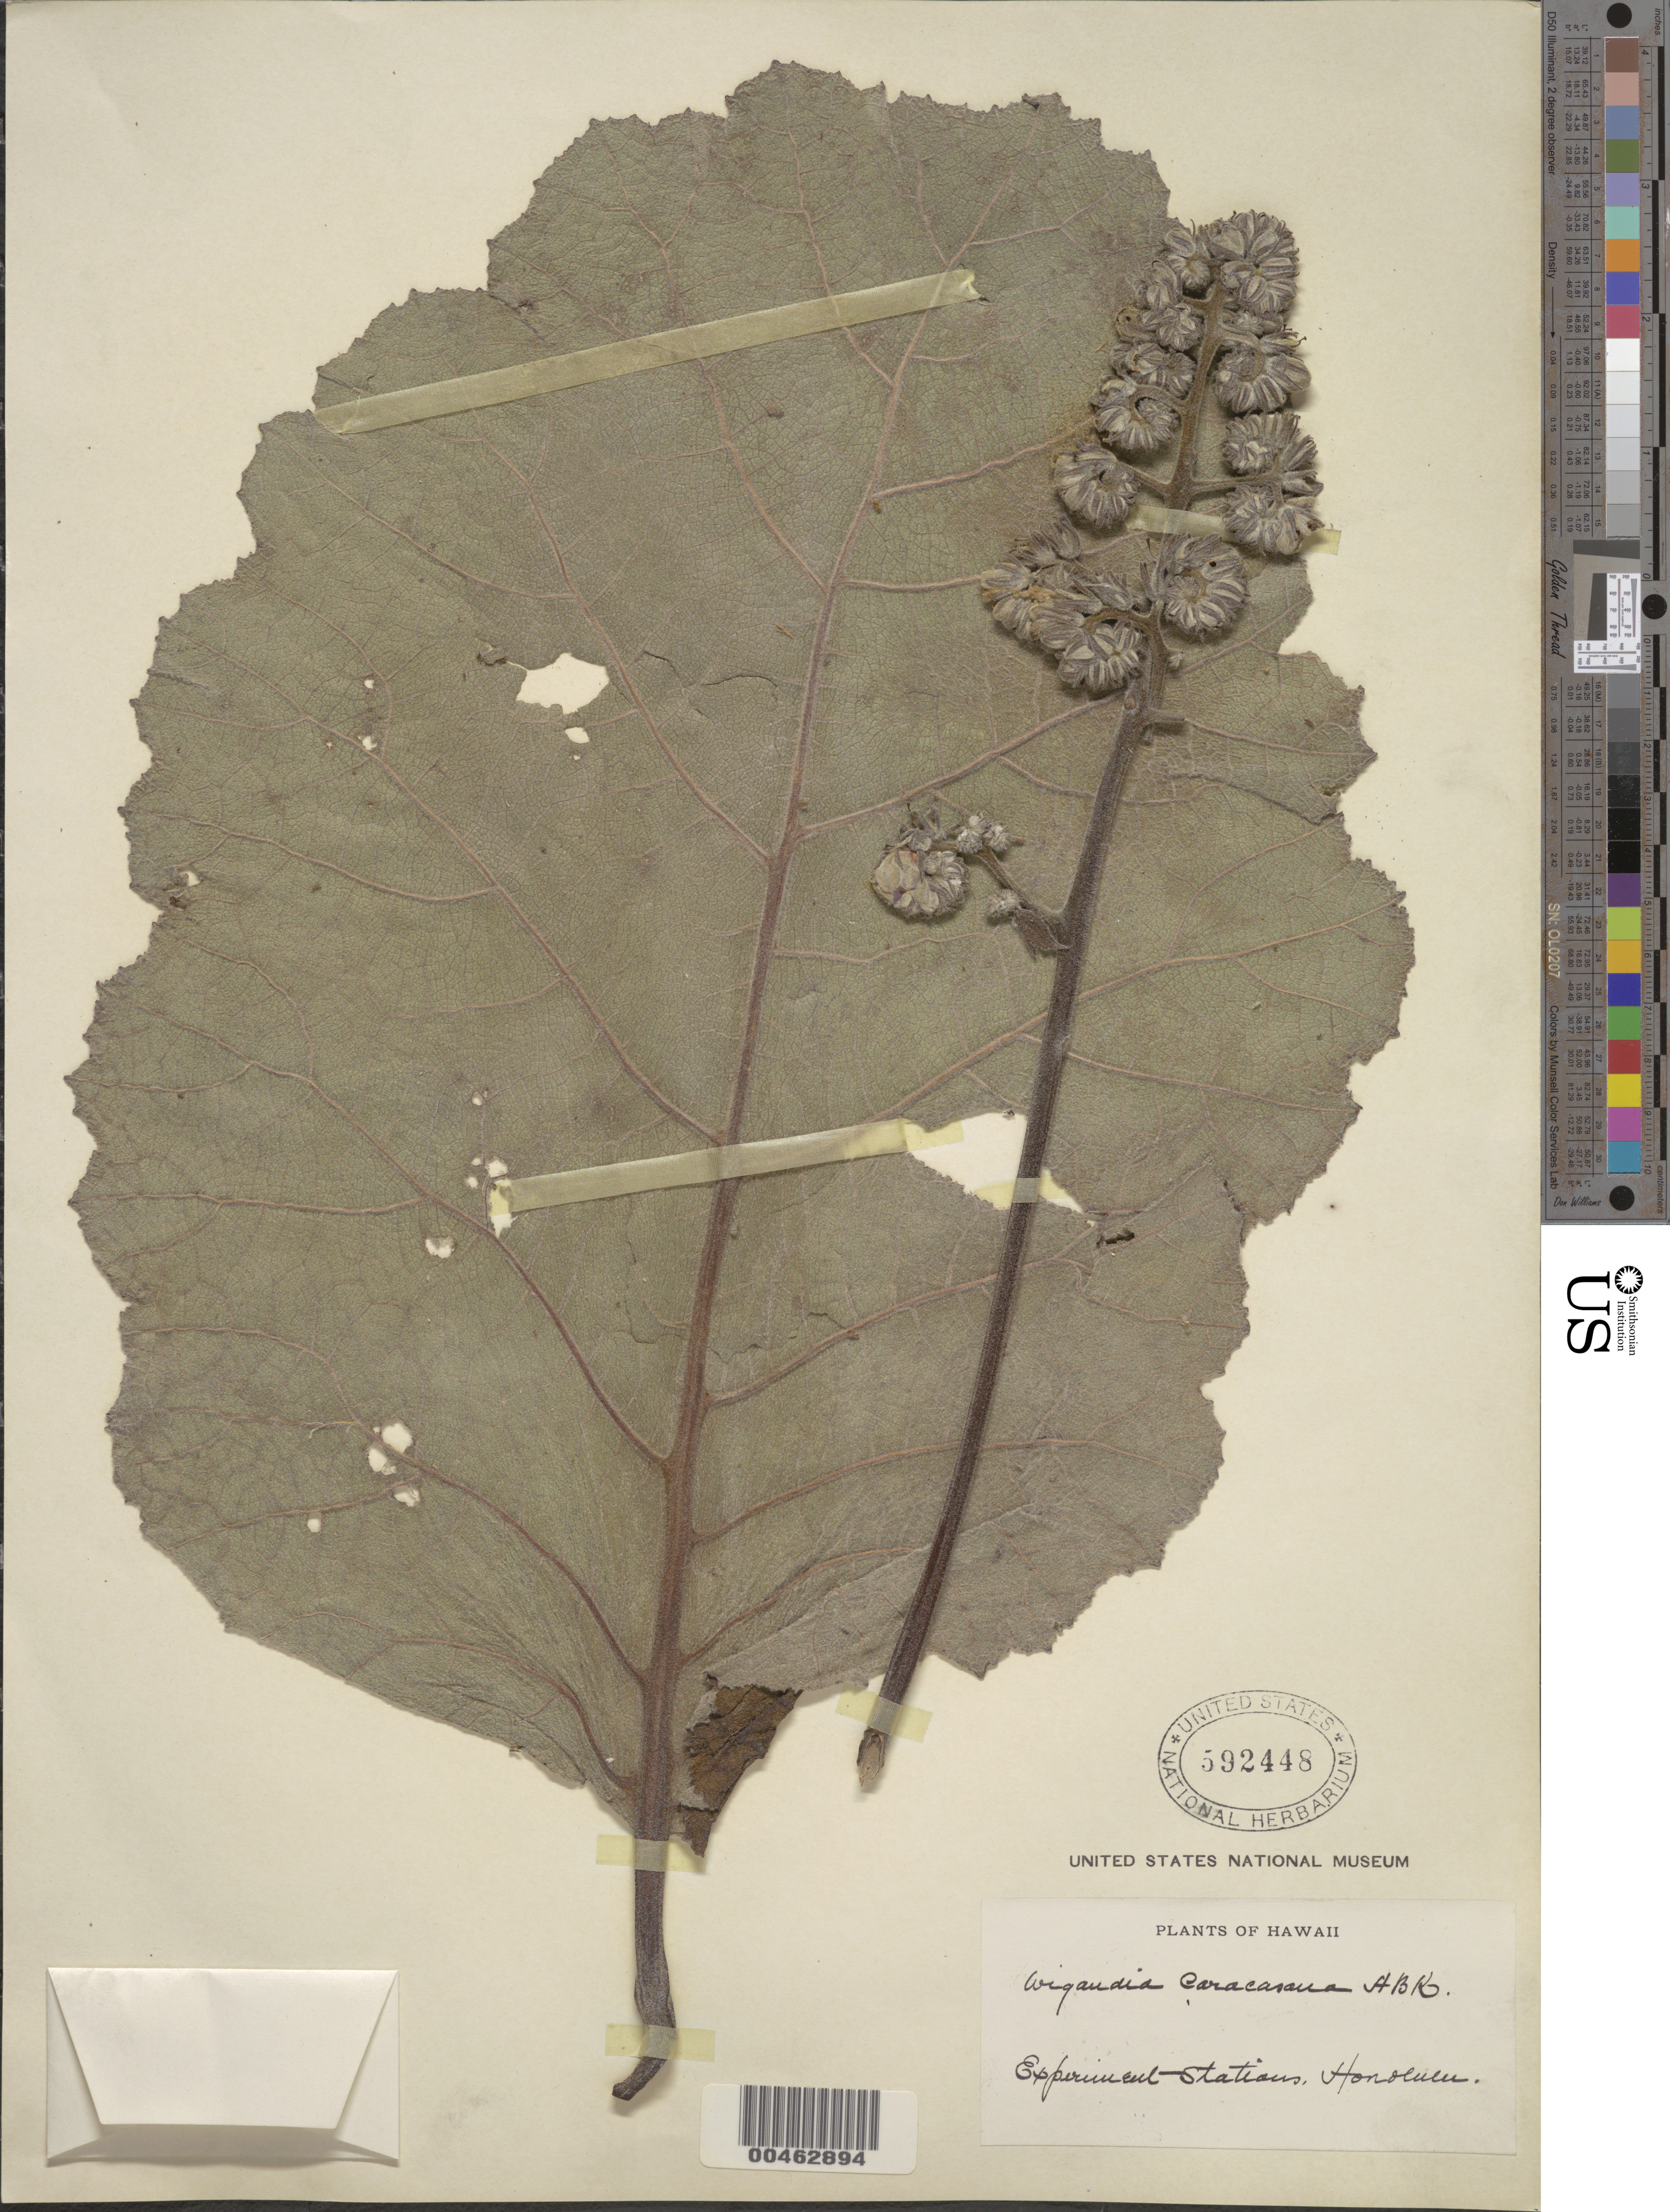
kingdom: Plantae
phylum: Tracheophyta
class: Magnoliopsida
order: Boraginales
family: Namaceae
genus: Wigandia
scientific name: Wigandia caracasana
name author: Kunth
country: United States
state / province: Hawaii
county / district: Honolulu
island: Oahu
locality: Experiment Station, Honolulu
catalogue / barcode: US 592448